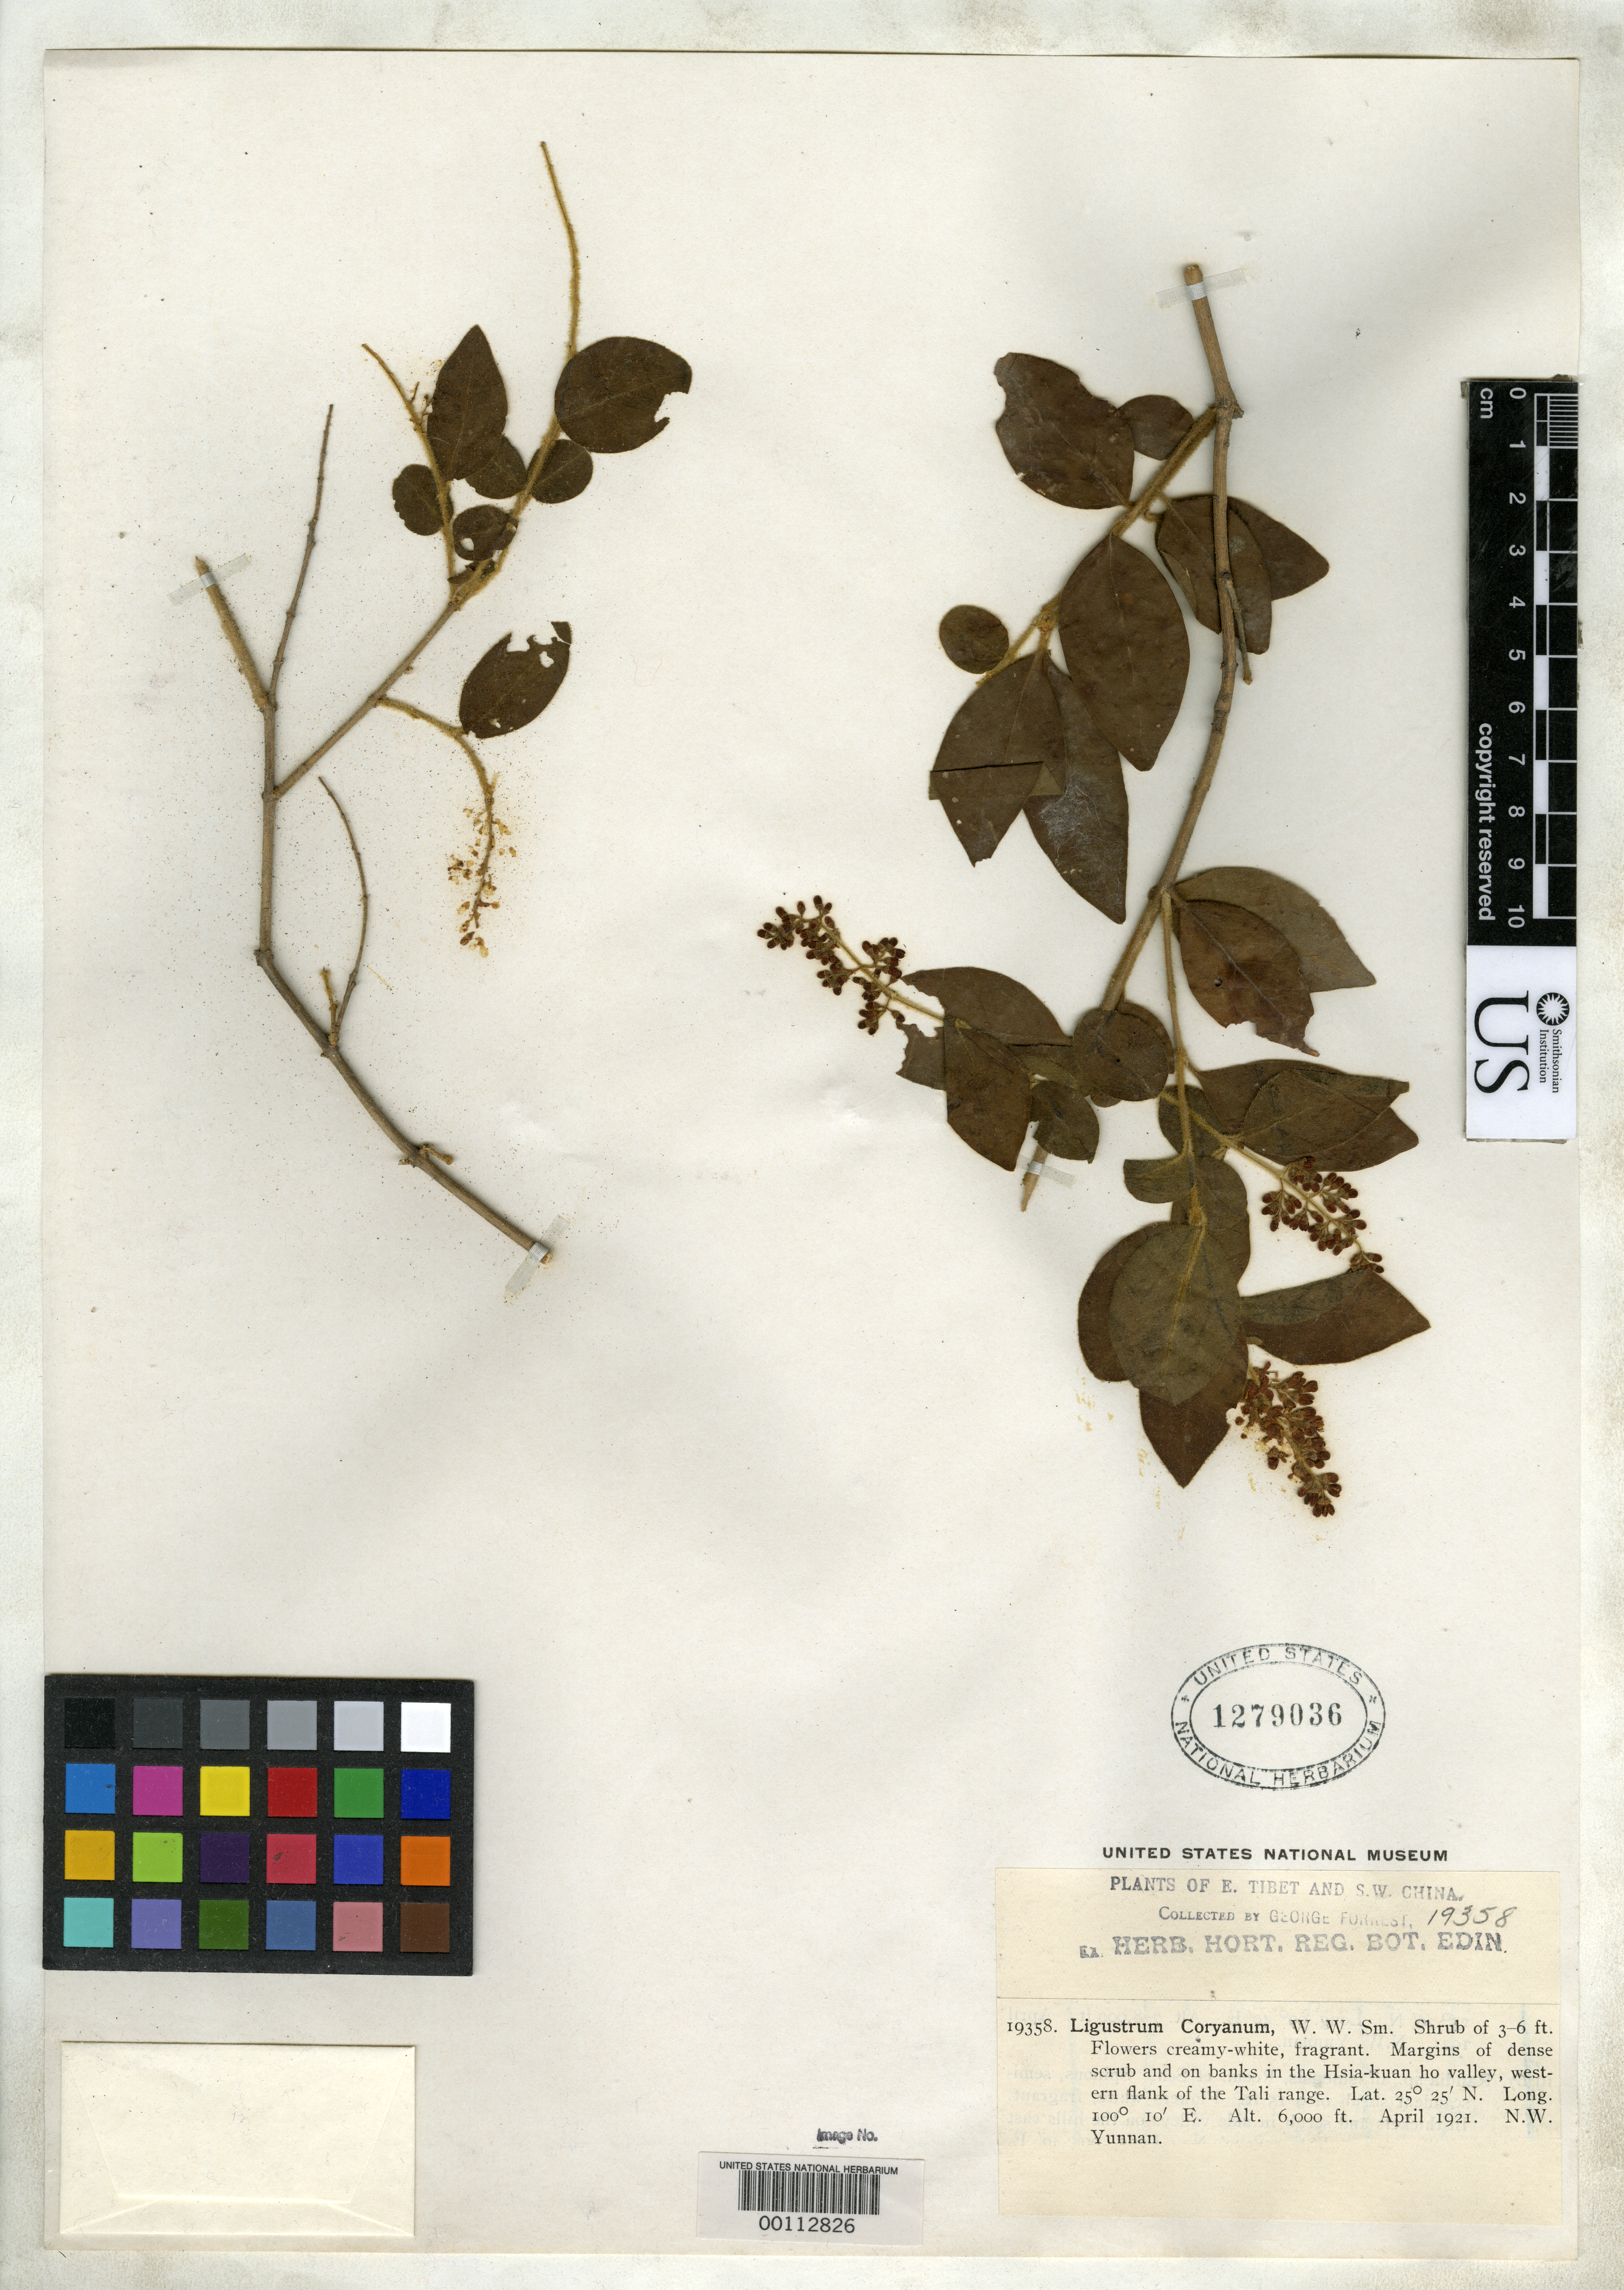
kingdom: Plantae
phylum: Tracheophyta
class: Magnoliopsida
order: Lamiales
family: Oleaceae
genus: Ligustrum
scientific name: Ligustrum coryanum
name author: W.W. Sm.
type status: Isotype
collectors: G. Forrest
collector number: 19358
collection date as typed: Apr 1921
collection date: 1921-04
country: China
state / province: Yunnan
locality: Hsia-kuan Ho Valley, western flank of Tali Range.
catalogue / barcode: US 1279036